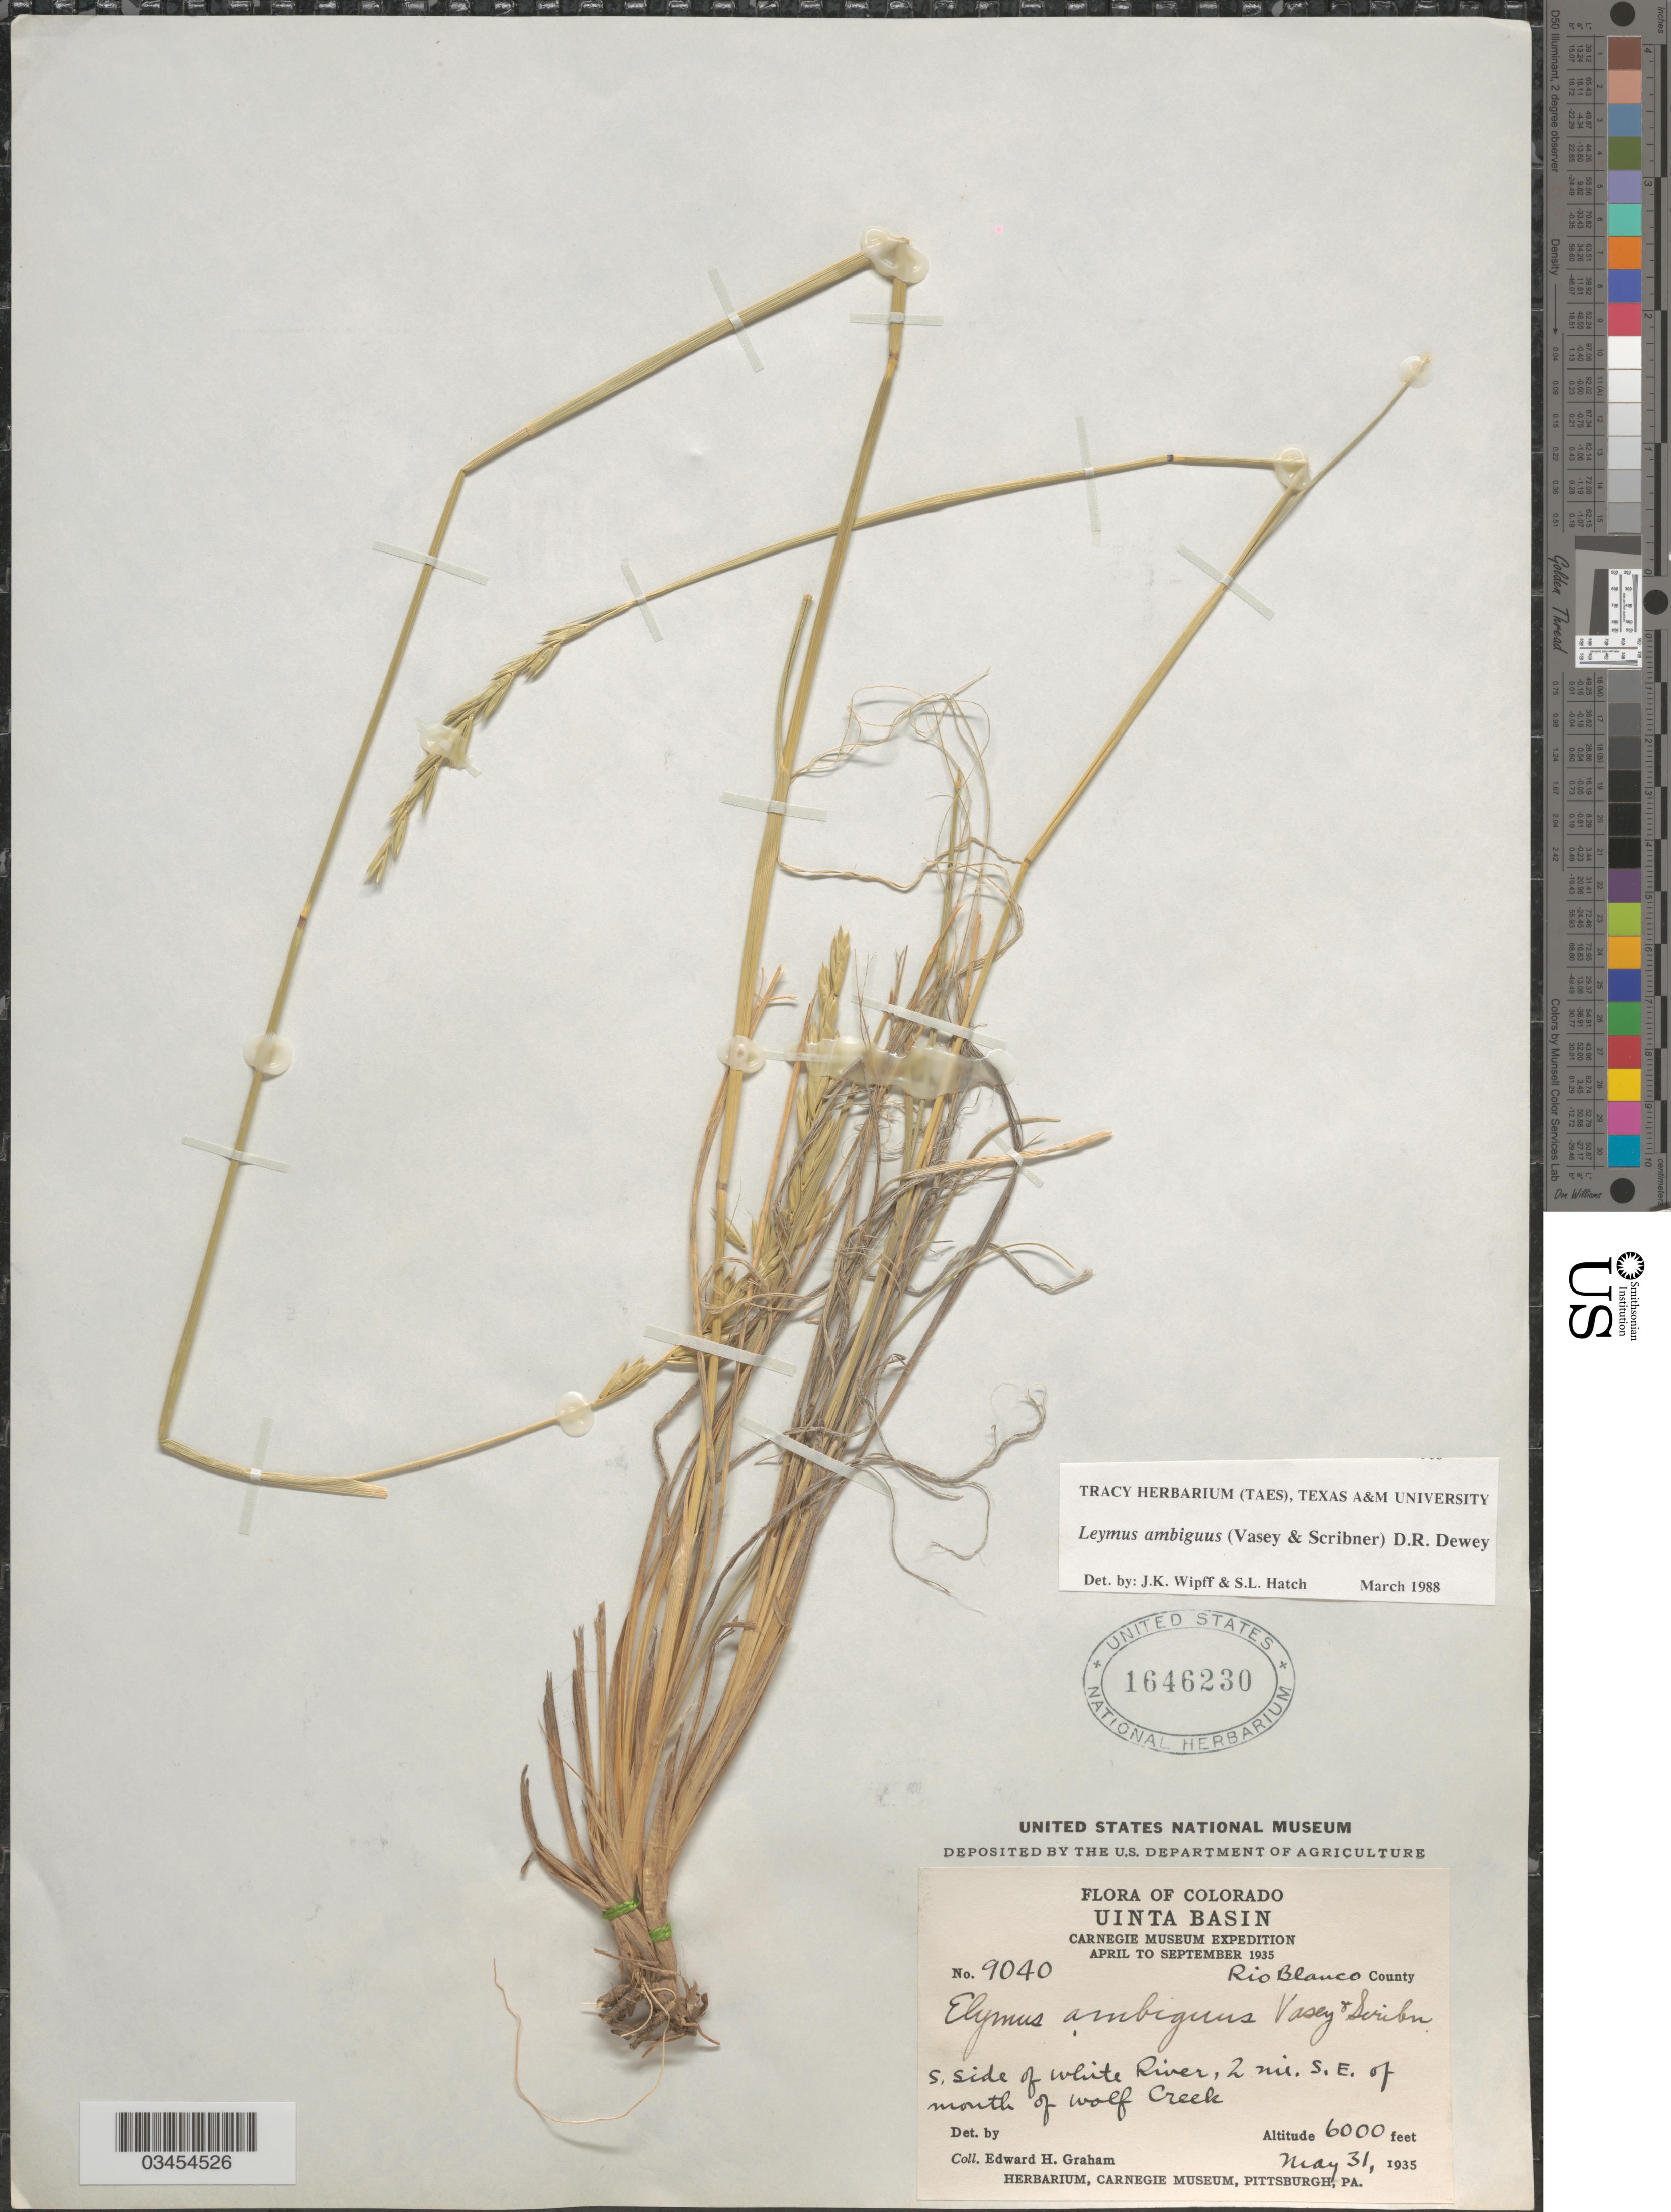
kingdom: Plantae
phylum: Tracheophyta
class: Liliopsida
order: Poales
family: Poaceae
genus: Leymus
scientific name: Leymus ambiguus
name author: (Vasey & Scribn.) Dewey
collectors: E. H. Graham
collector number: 9040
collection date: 1935-05-31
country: United States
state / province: Colorado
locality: Uinta Basin. Carnegie Museum Expedition April to September 1935. Rio Blanco County. S. side of White River, 2 mi. S.E. of mouth of Wolf Creek.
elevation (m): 1829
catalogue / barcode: US 1646230